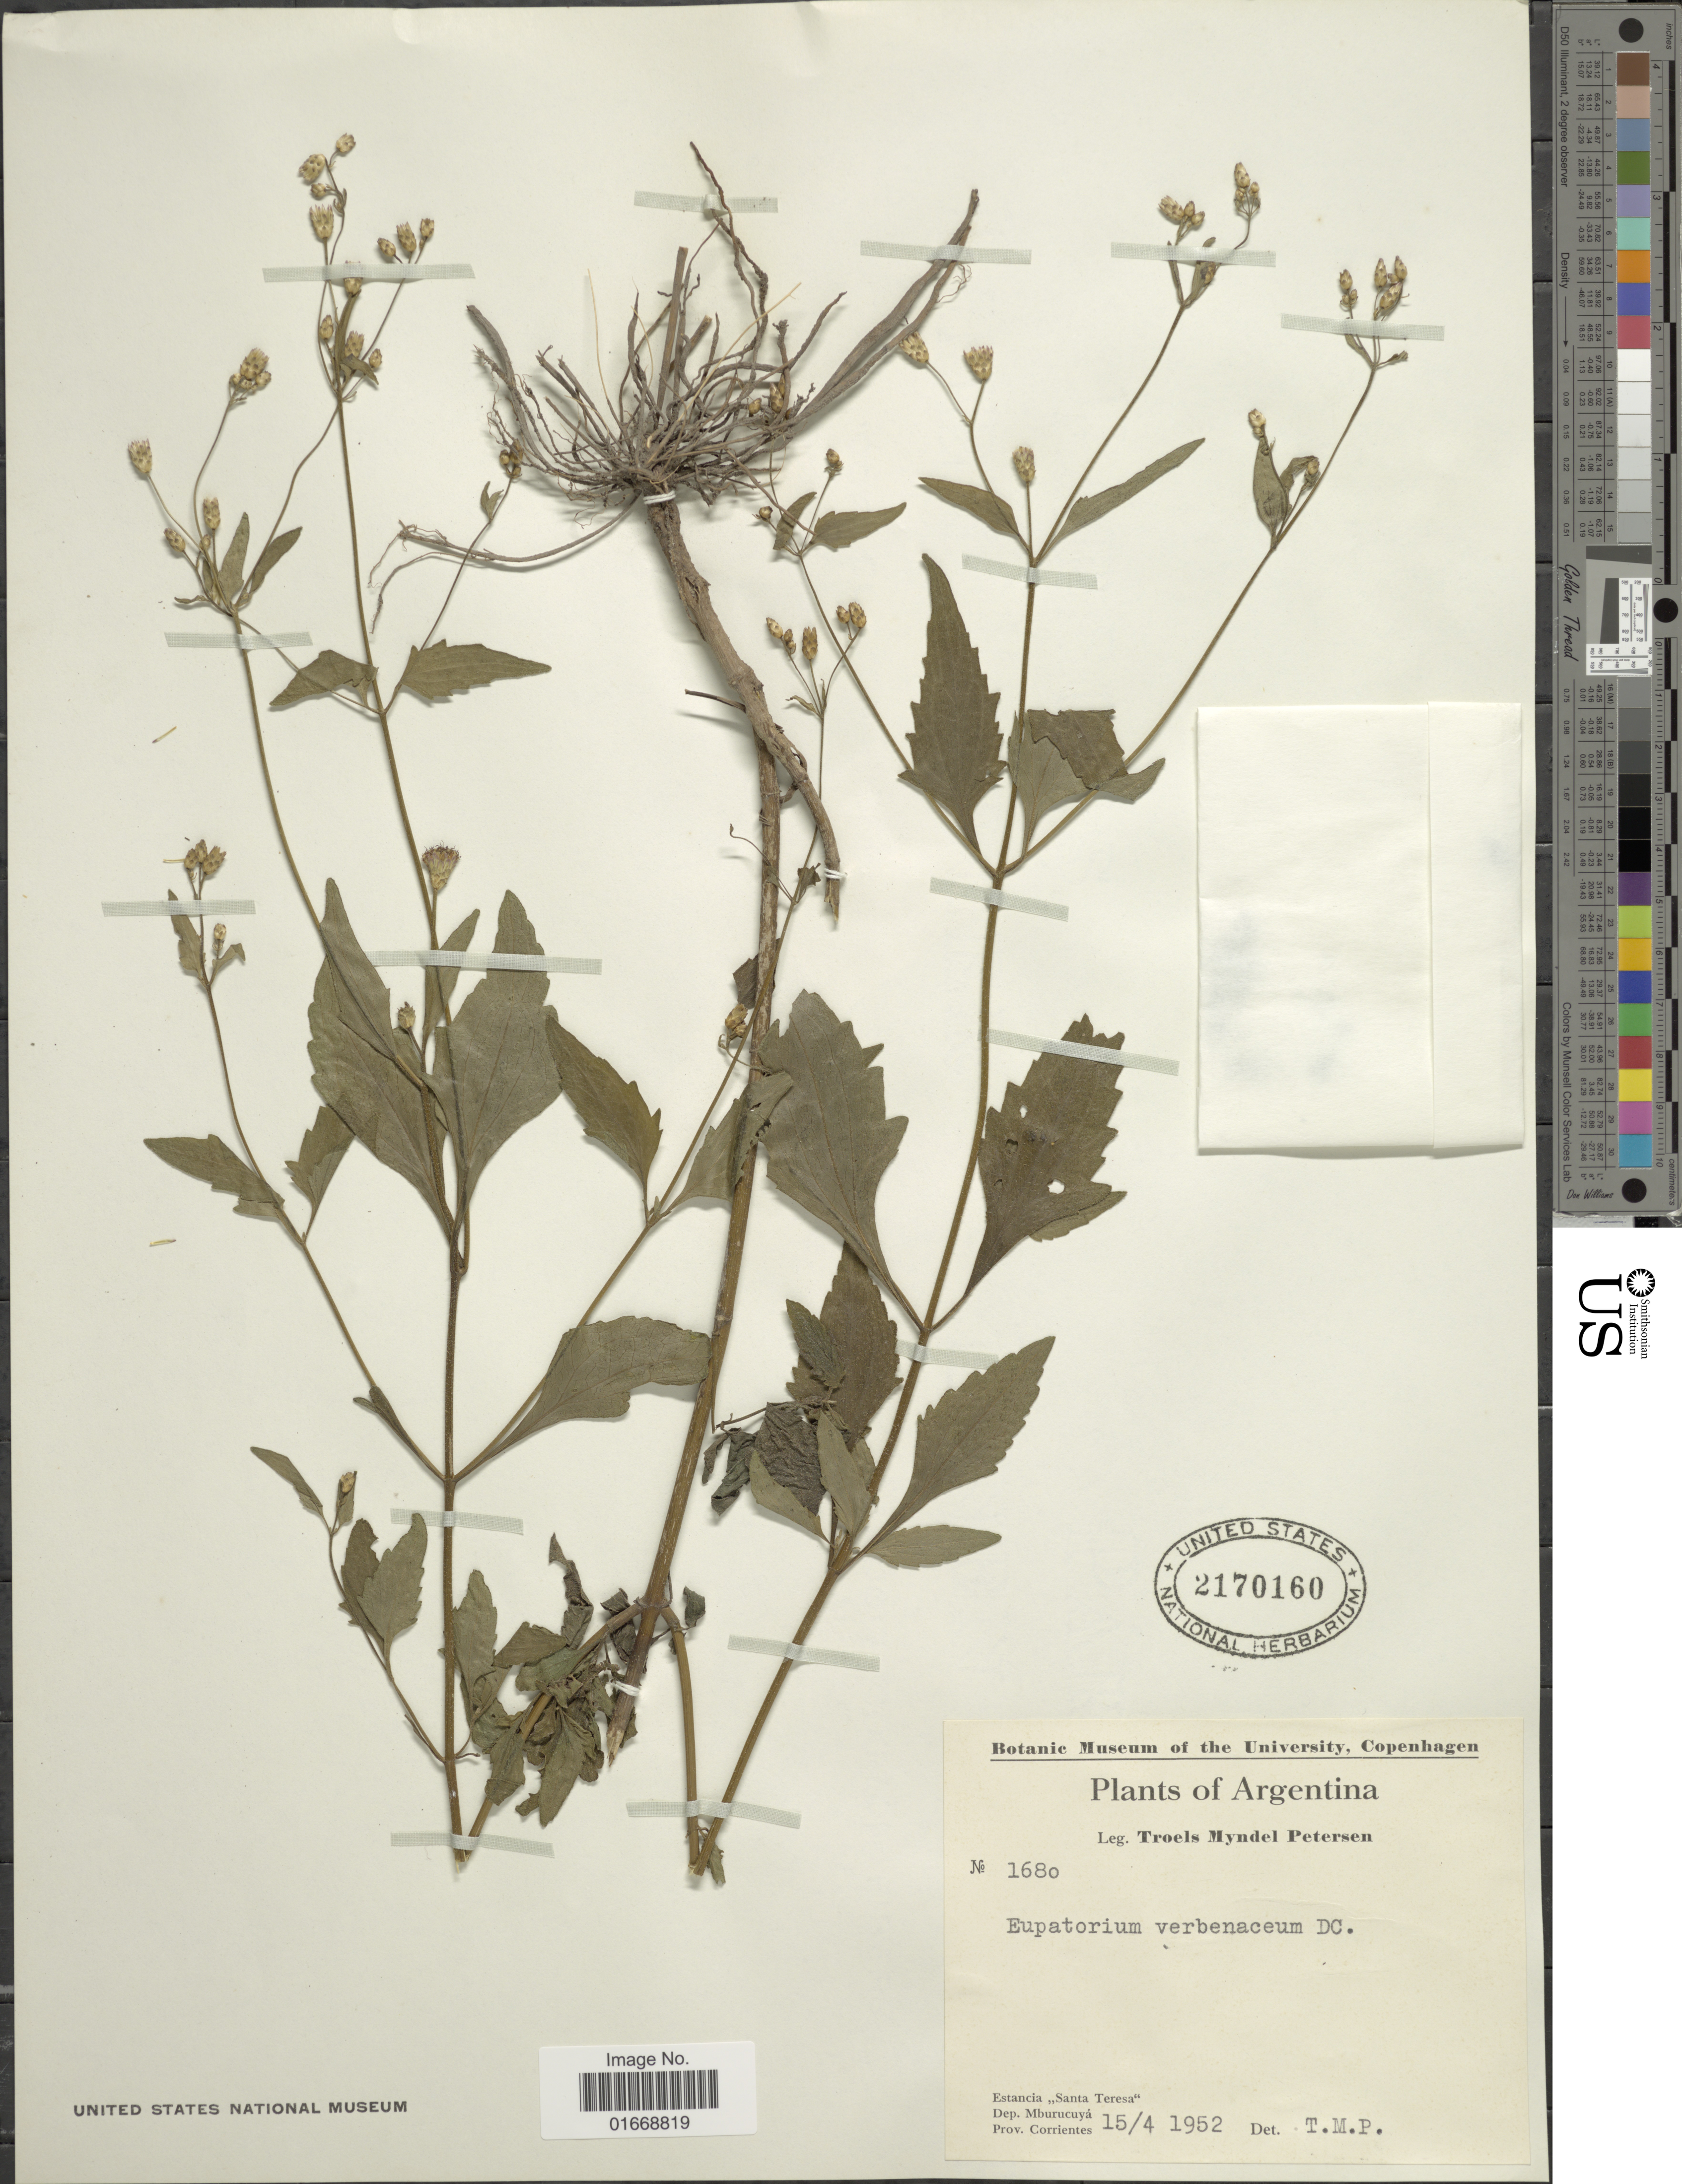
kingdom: Plantae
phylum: Tracheophyta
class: Magnoliopsida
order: Asterales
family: Asteraceae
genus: Chromolaena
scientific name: Chromolaena pedunculosa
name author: (Hook. & Arn.) R.M. King & H. Rob.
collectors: T. M. Petersen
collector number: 1680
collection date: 1952-04-15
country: Argentina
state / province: Corrientes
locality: Estancia Santa Teresa, Dep. Mburucuya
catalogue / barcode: US 2170160